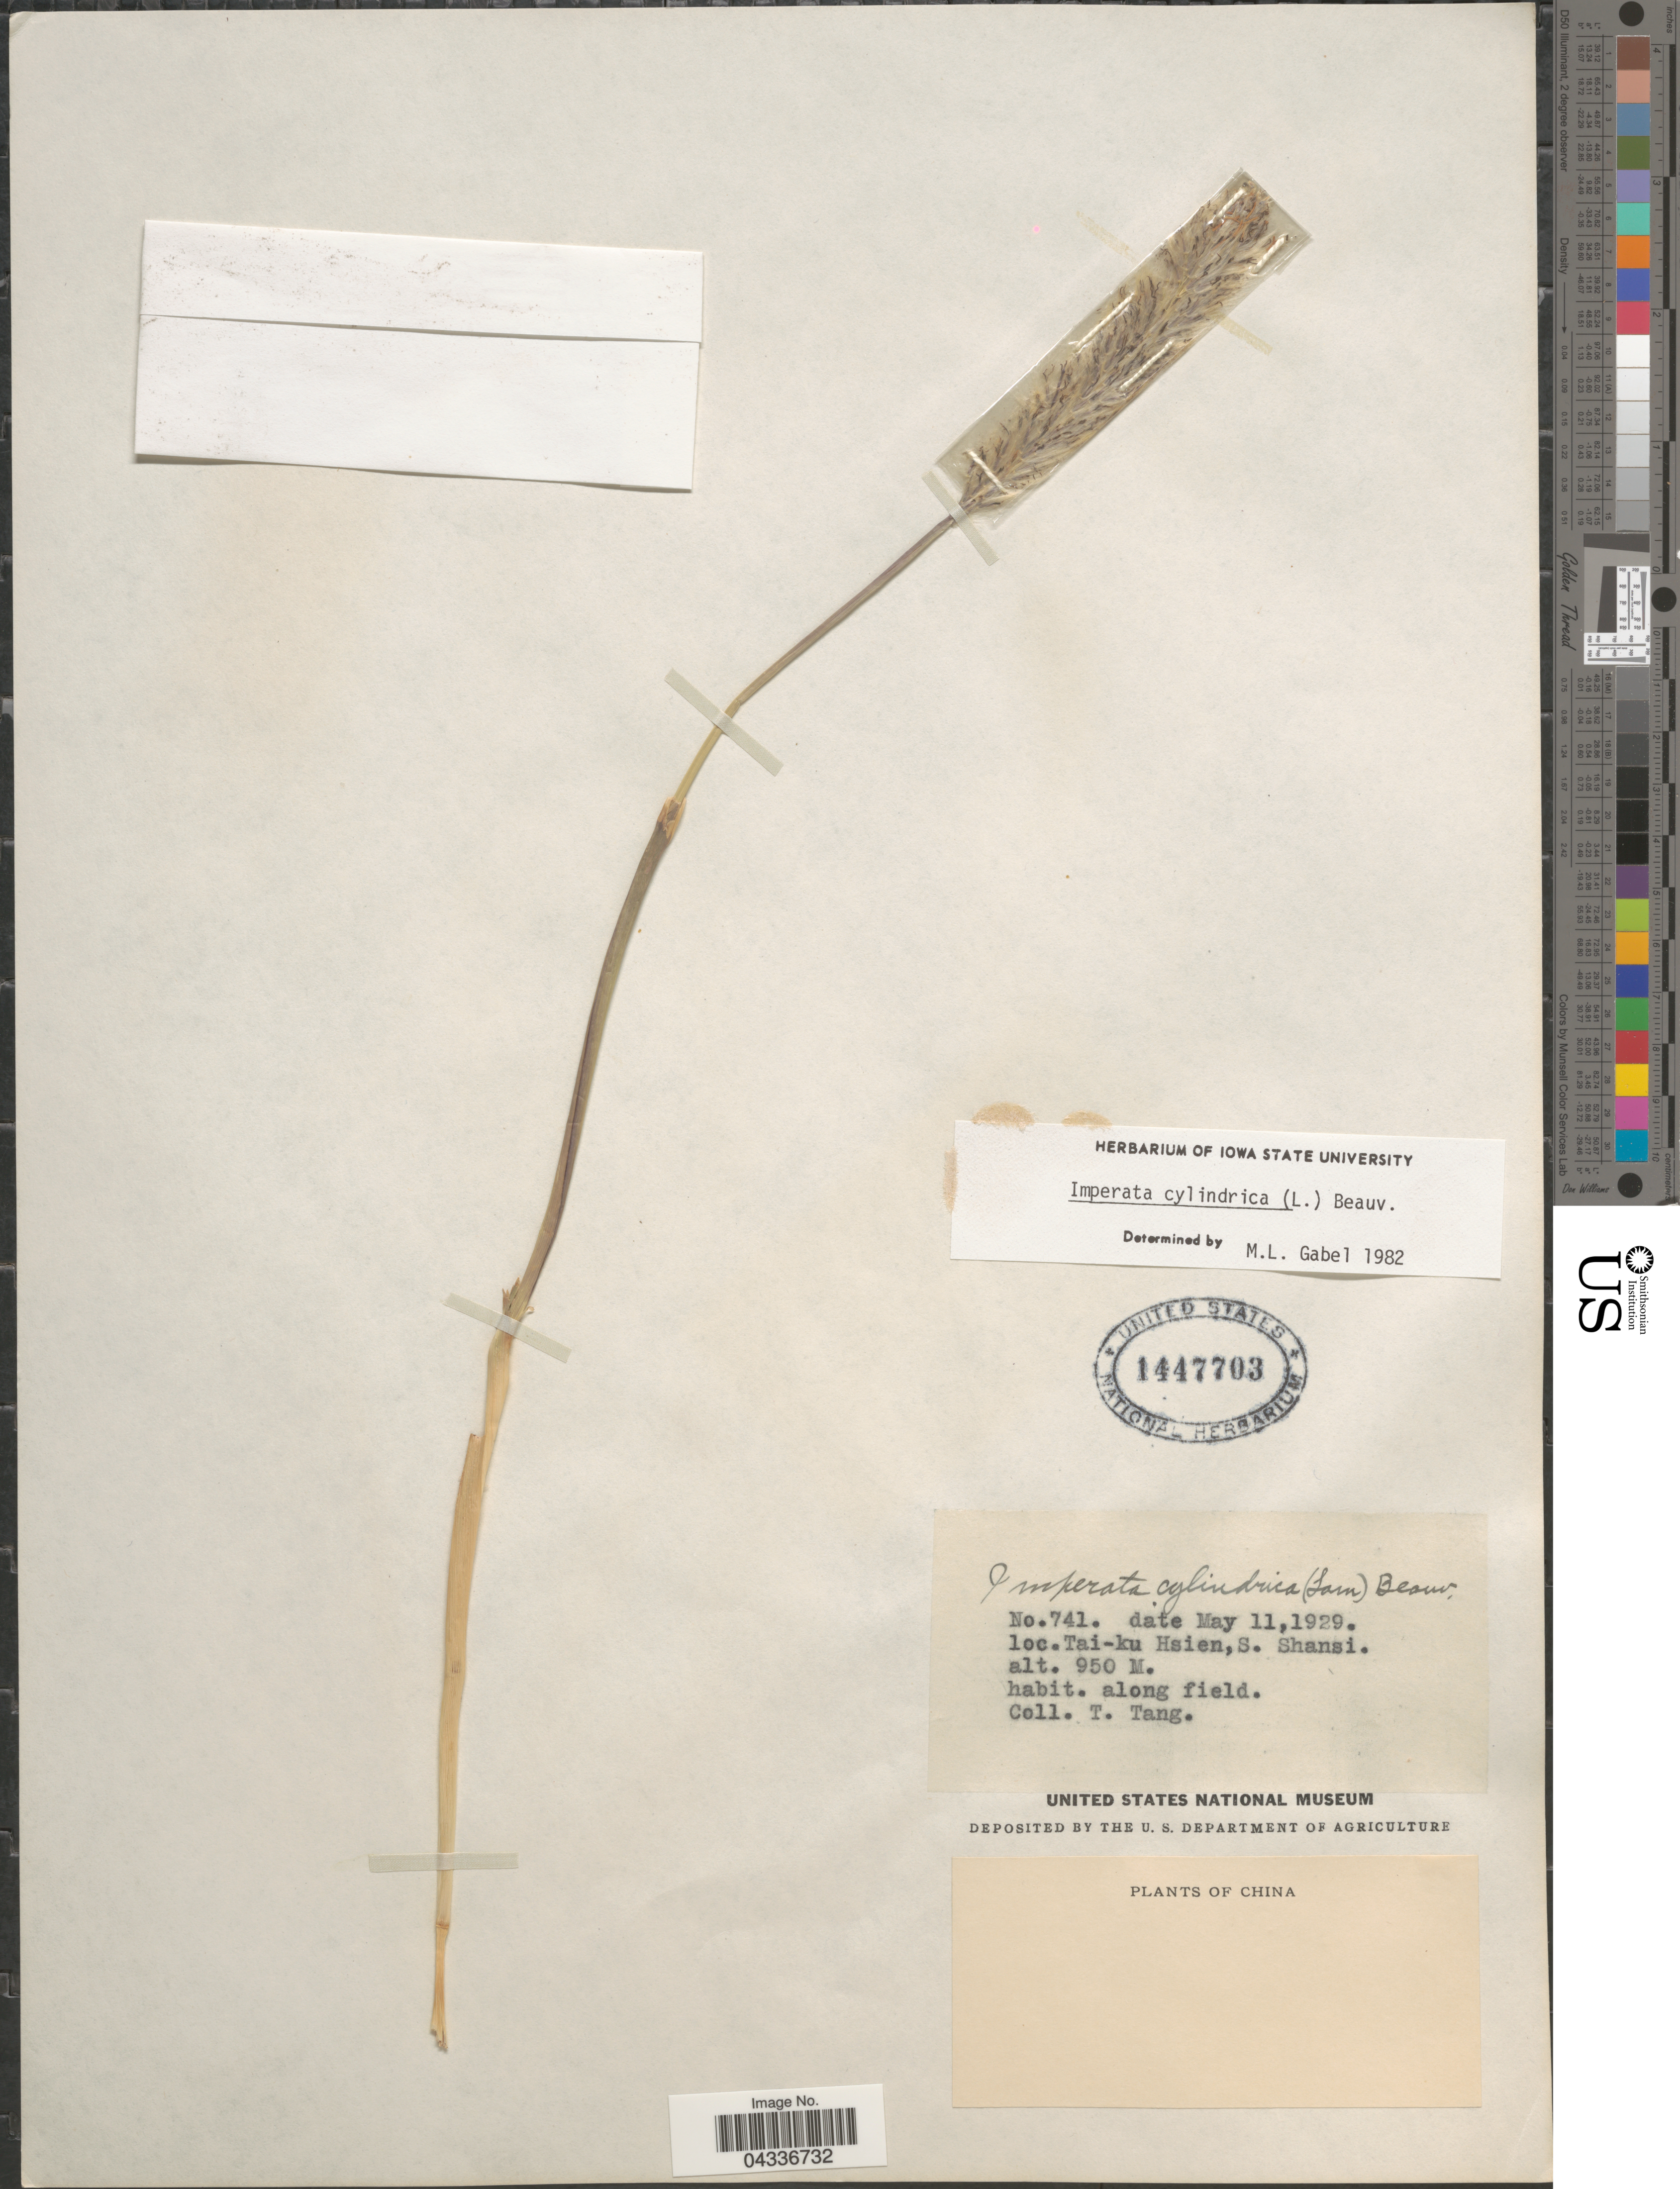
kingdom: Plantae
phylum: Tracheophyta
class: Liliopsida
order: Poales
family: Poaceae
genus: Imperata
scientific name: Imperata cylindrica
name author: (L.) P. Beauv.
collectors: T. Tang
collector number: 741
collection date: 1929-05-11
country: China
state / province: Shanxi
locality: Tai-ku Hsien,S. Shansi.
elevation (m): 950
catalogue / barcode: US 1447703